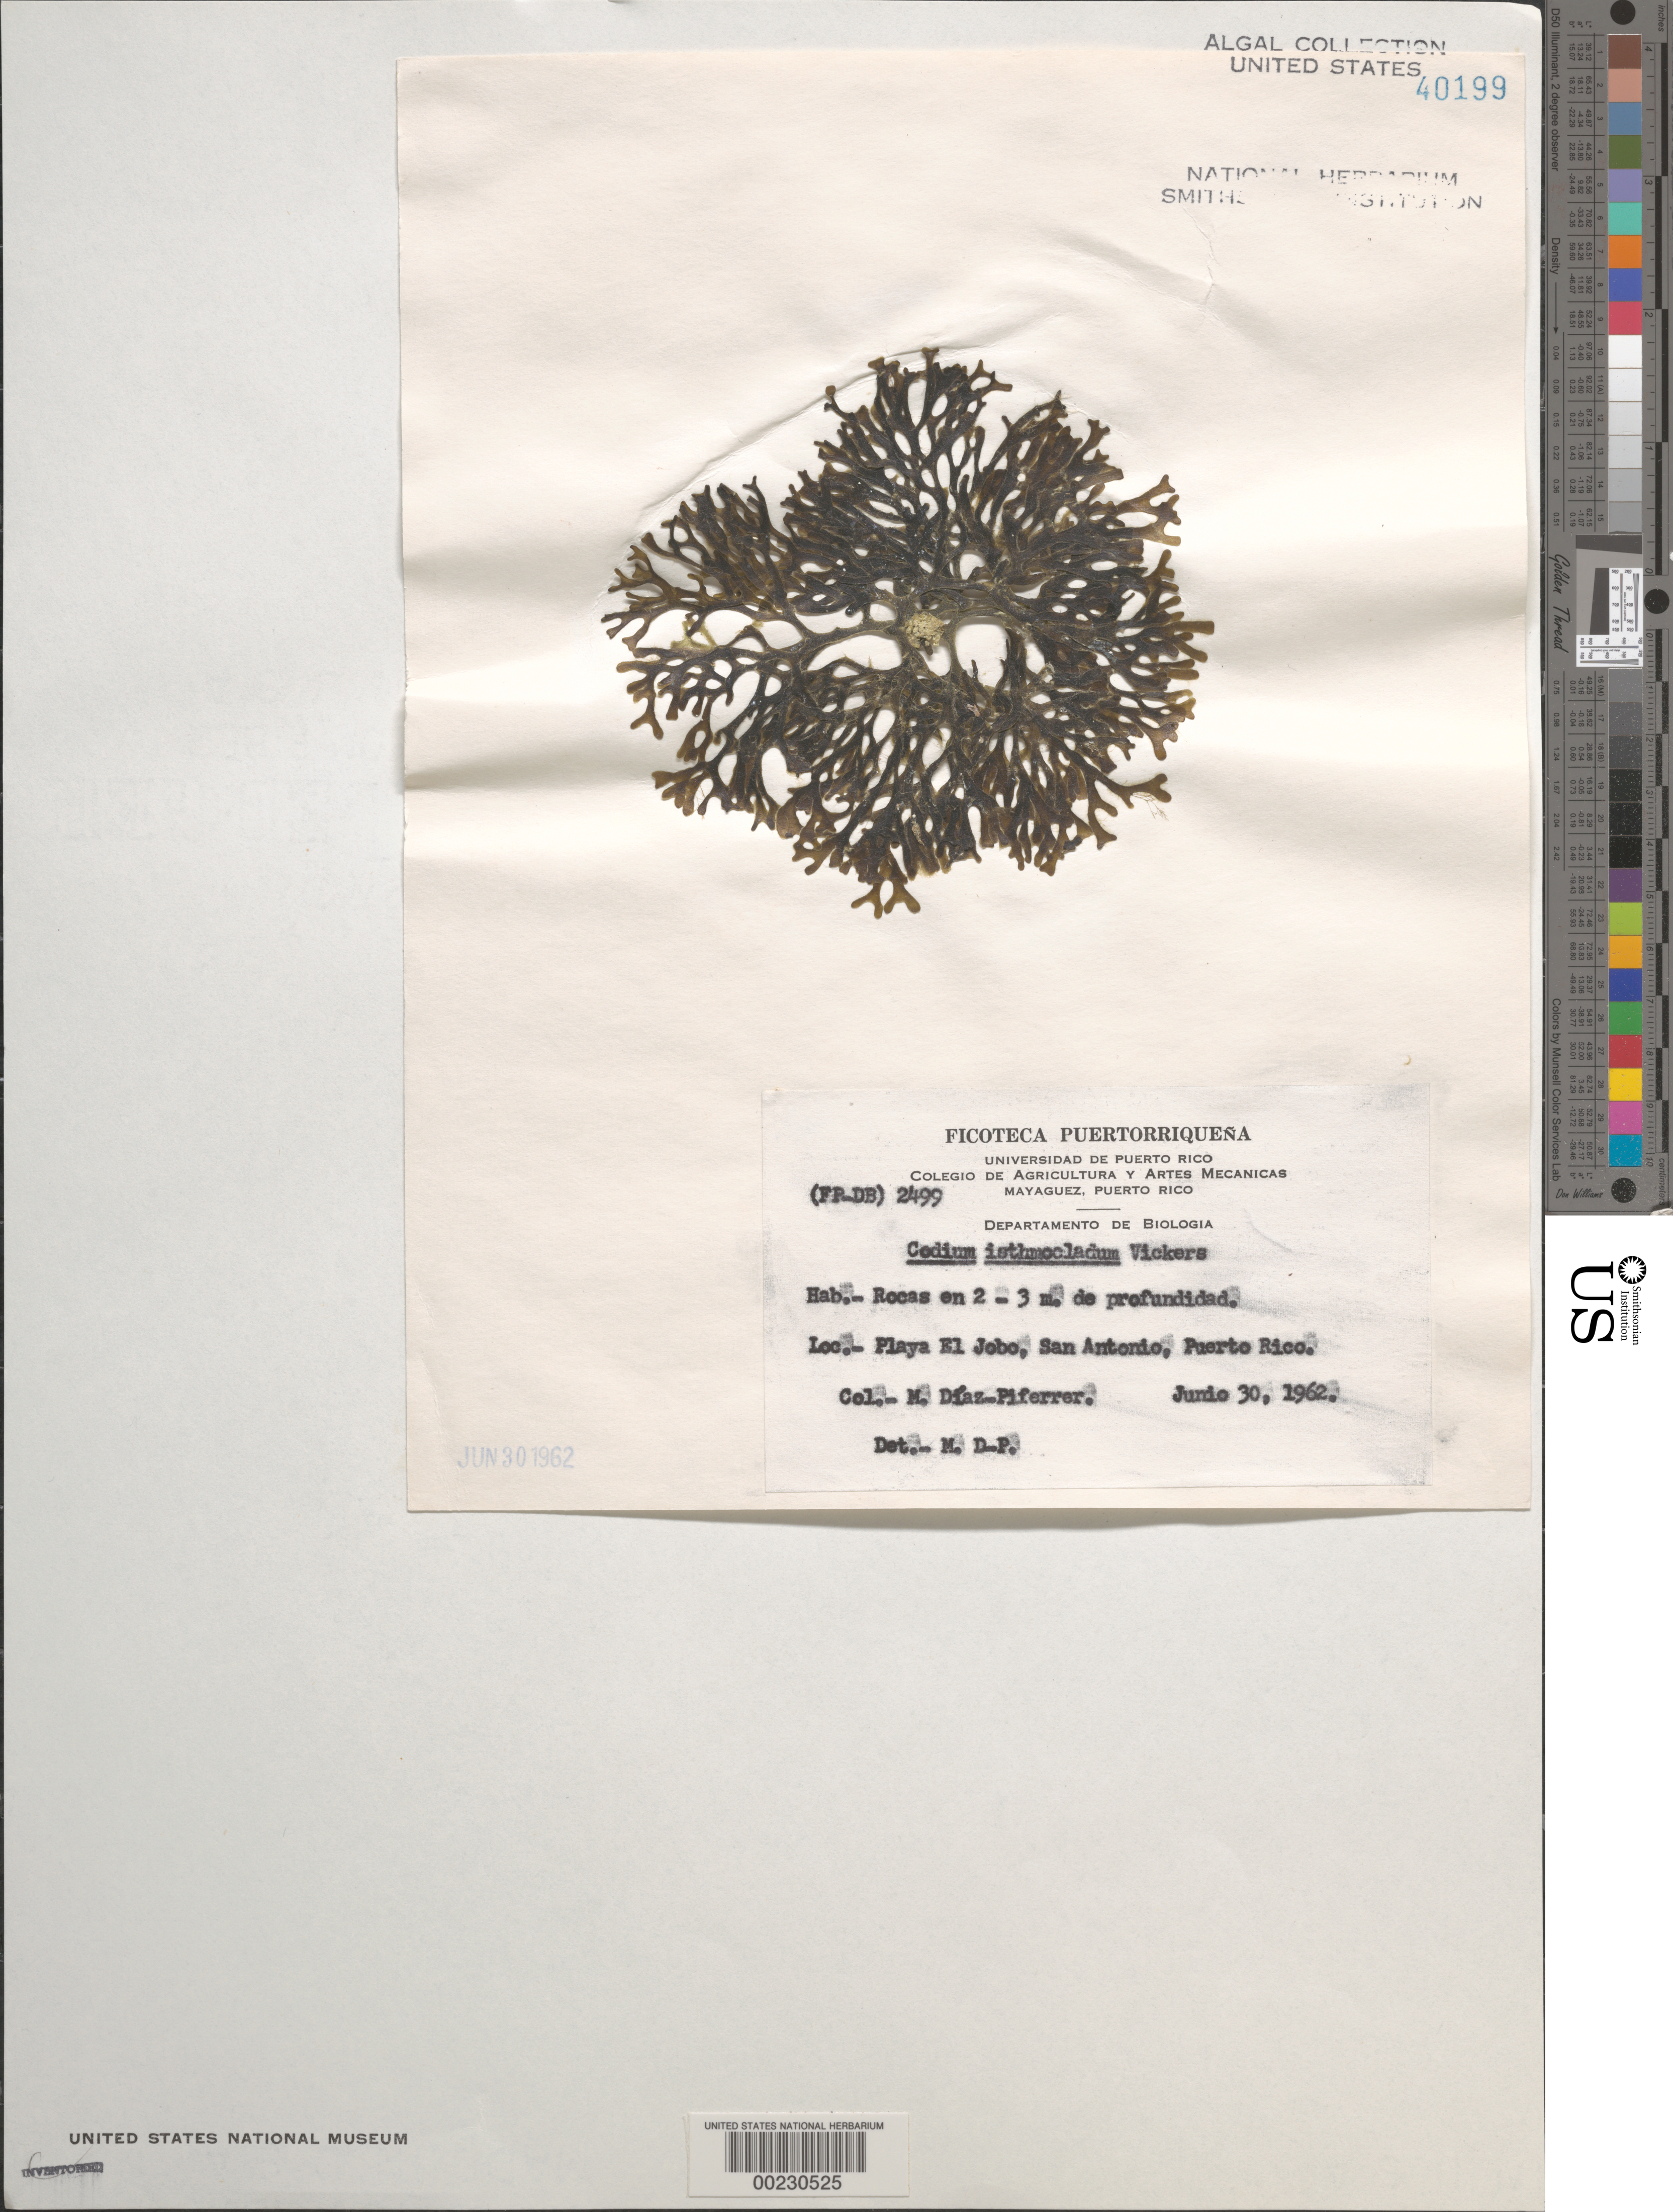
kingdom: Plantae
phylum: Chlorophyta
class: Ulvophyceae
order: Bryopsidales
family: Codiaceae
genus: Codium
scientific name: Codium isthmocladum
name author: Vickers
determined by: Diaz-Piferrer, M.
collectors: M. Diaz-Piferrer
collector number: (fp-db) 2499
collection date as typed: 30 Jun 1962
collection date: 1962-06-30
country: Puerto Rico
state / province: San Antonio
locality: Playa el jobo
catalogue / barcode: US 40199